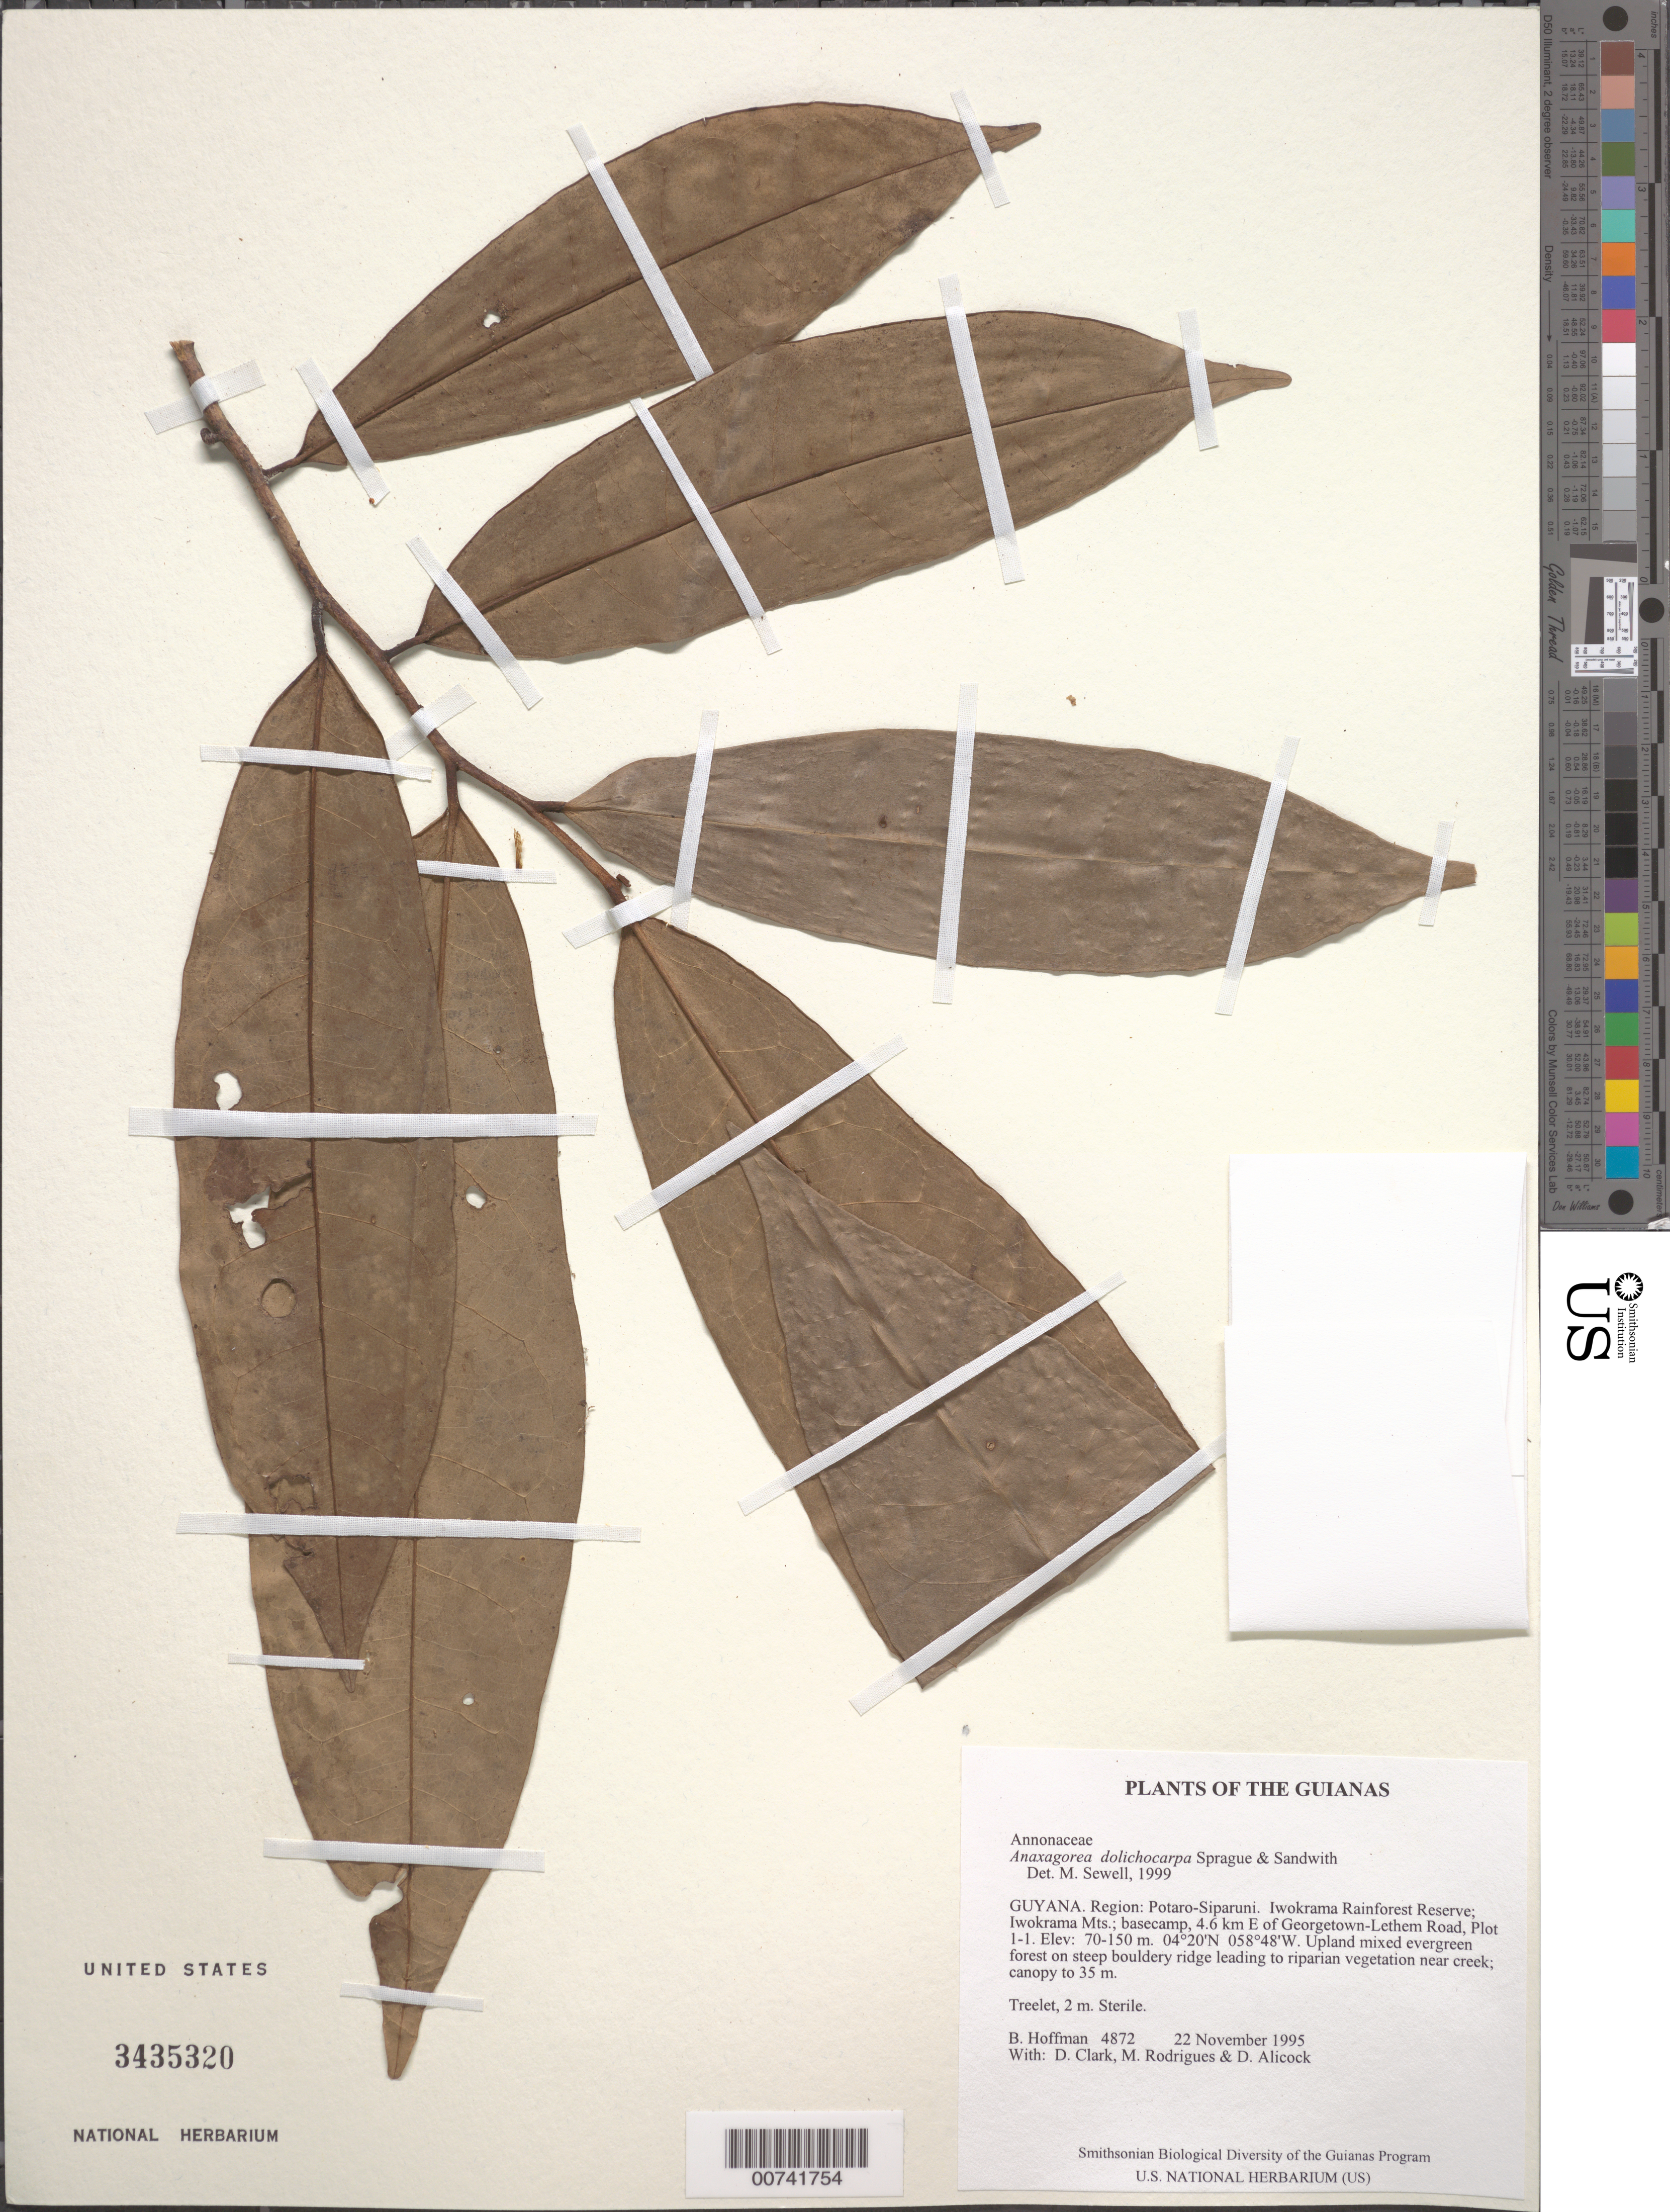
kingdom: Plantae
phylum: Tracheophyta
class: Magnoliopsida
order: Magnoliales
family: Annonaceae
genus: Anaxagorea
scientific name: Anaxagorea dolichocarpa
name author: Sprague & Sandwith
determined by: Sewell, M.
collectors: B. Hoffman, H. D. Clarke, M. Rodrigues & D. Allicock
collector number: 4872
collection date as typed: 22 November 1995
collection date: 1995-11-22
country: Guyana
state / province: Potaro-Siparuni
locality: Iwokrama Rainforest Reserve; Iwokrama Mts.; basecamp at end of 4.6 km cut line E of Georgetown-Lethem Road, Iwokrama Plot 1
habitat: Upland mixed evergreen forest on steep bouldery ridge leading to riparian vegetation near creek; canopy to 35 m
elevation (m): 70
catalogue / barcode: US 3435320